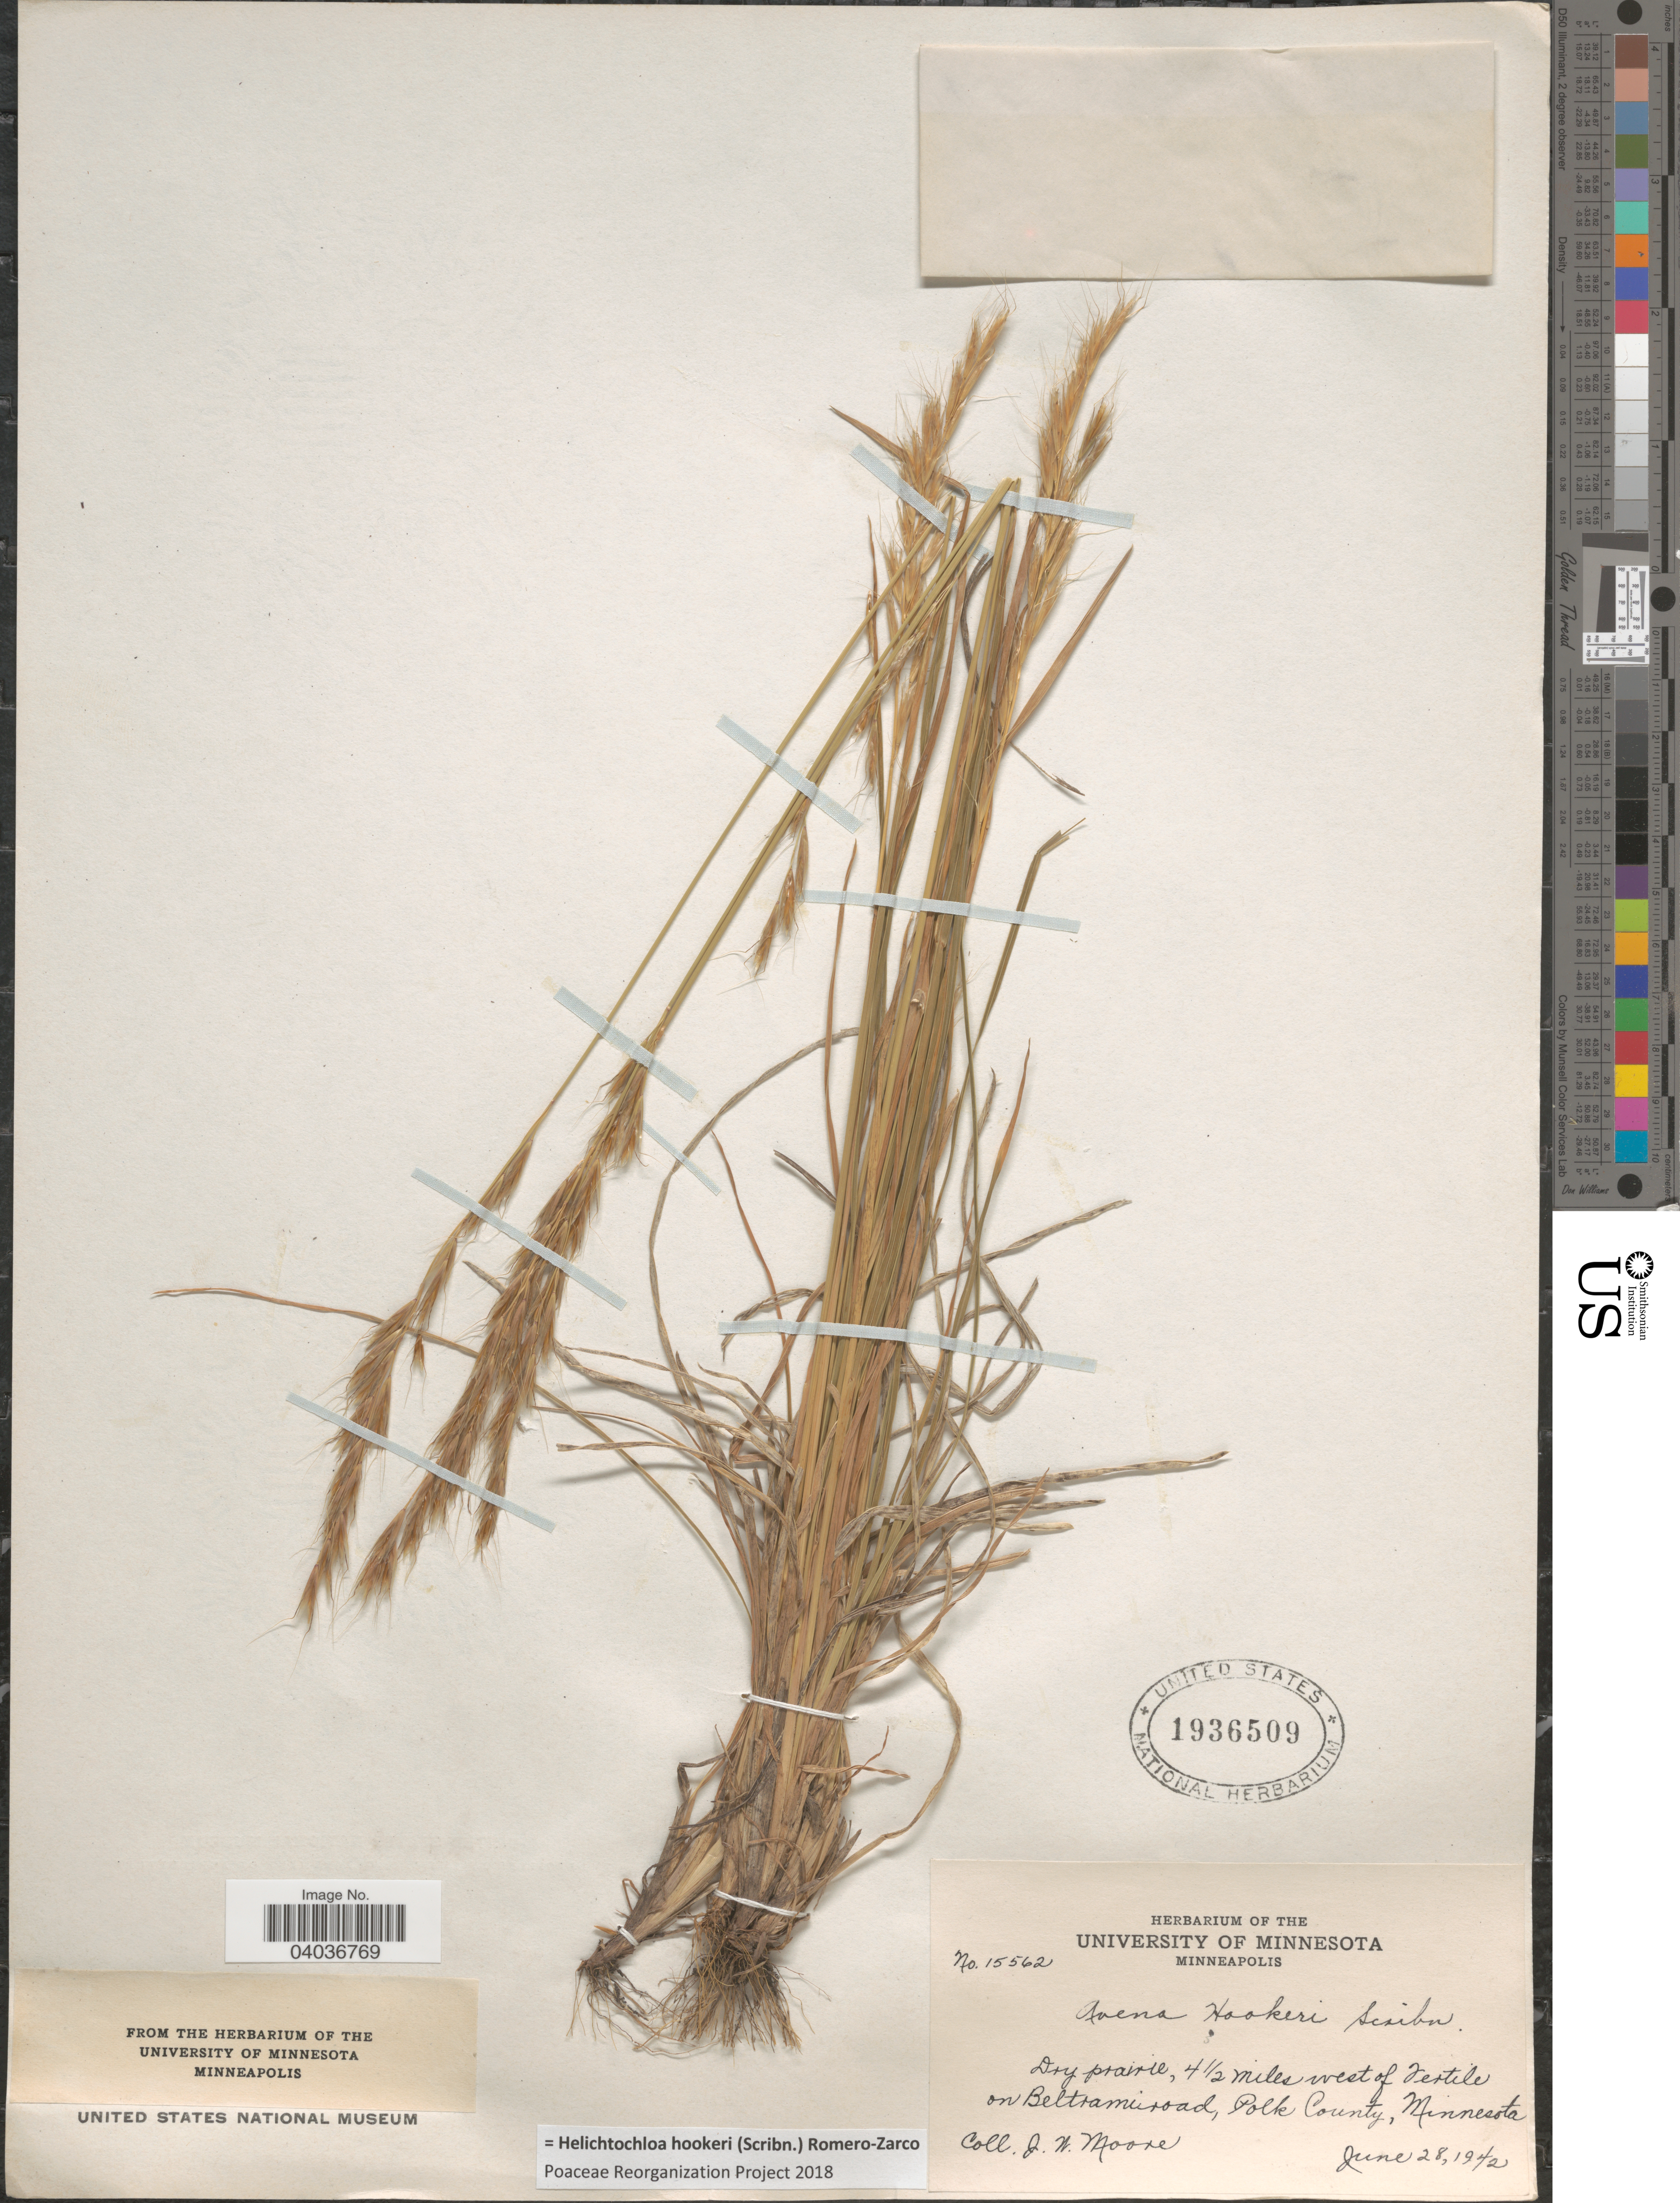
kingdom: Plantae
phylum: Tracheophyta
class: Liliopsida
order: Poales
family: Poaceae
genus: Helictochloa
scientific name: Helictochloa hookeri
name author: (Scribn.) Romero Zarco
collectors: J. Moore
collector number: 15562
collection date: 1942-06-28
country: United States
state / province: Minnesota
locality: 4½ miles west of Fertile on Beltrami road, Polk County.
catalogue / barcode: US 1936509